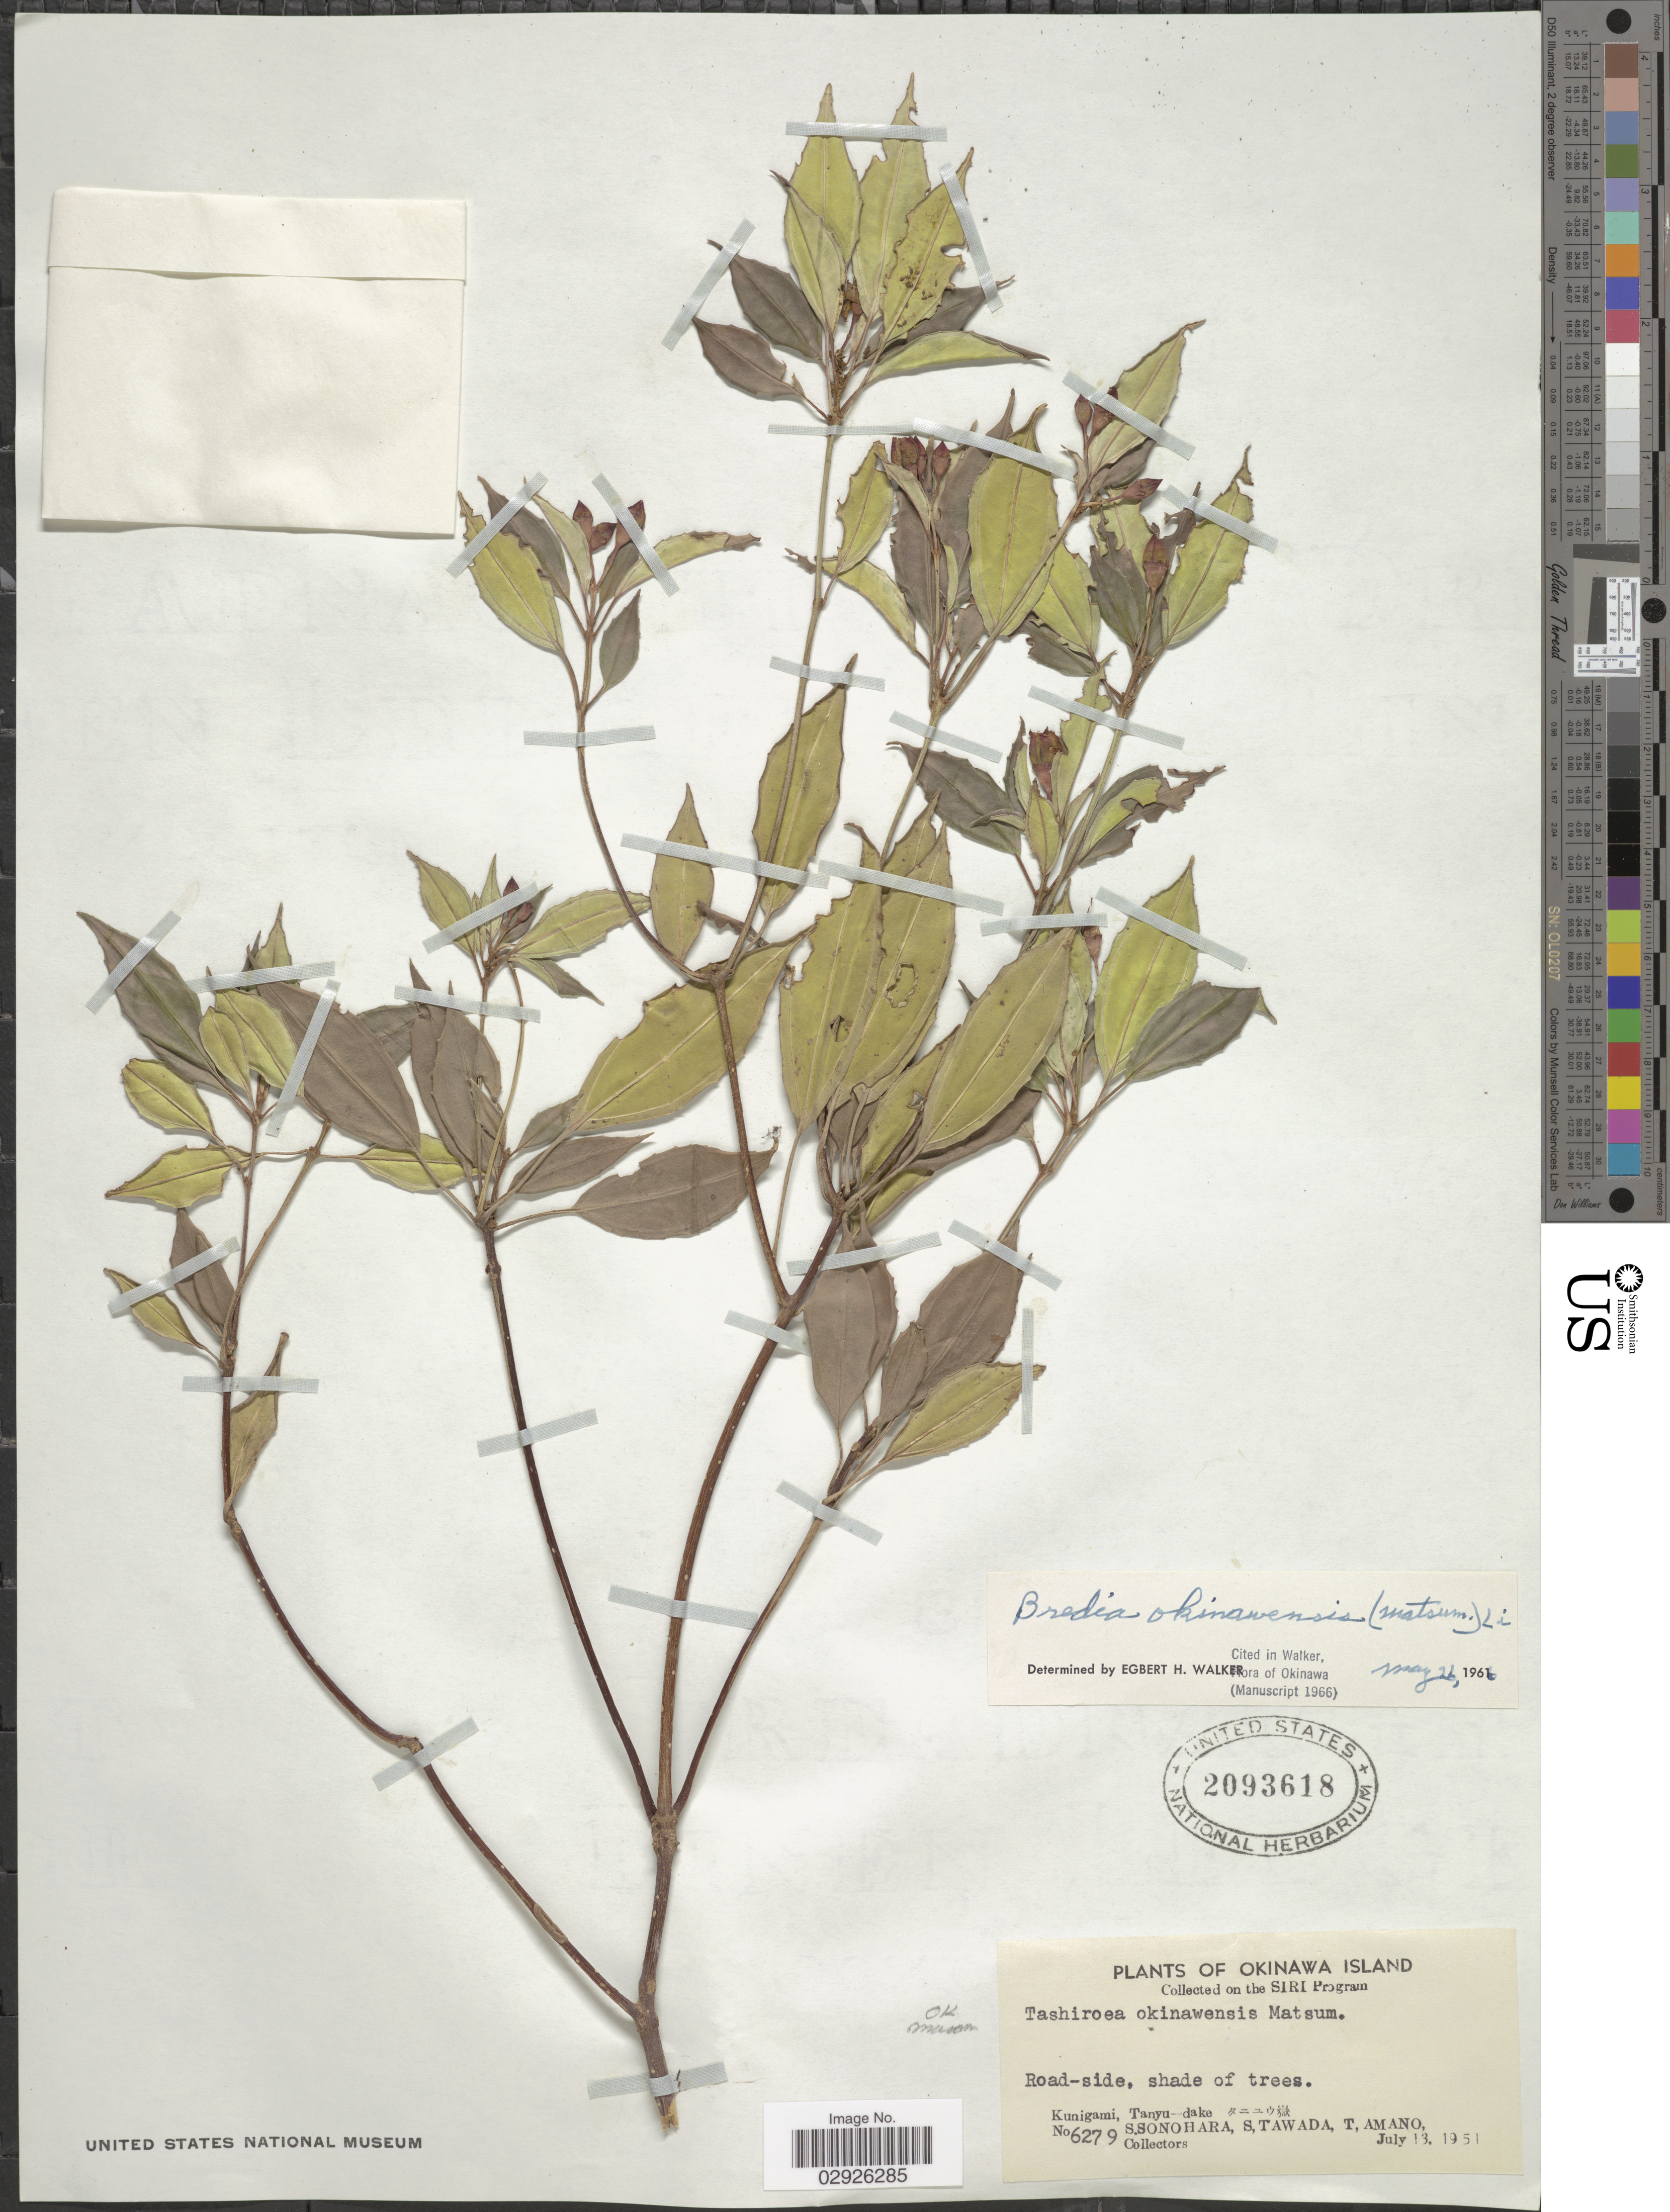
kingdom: Plantae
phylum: Tracheophyta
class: Magnoliopsida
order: Myrtales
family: Melastomataceae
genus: Tashiroea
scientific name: Tashiroea okinawensis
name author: Matsum.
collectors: S. Sonohara, S. Tawada & T. Amano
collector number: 6279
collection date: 1951-07-13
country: Japan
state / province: Okinawa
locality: Okinawa Island, Kunigami, Tanyu-dake.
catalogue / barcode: US 2093618